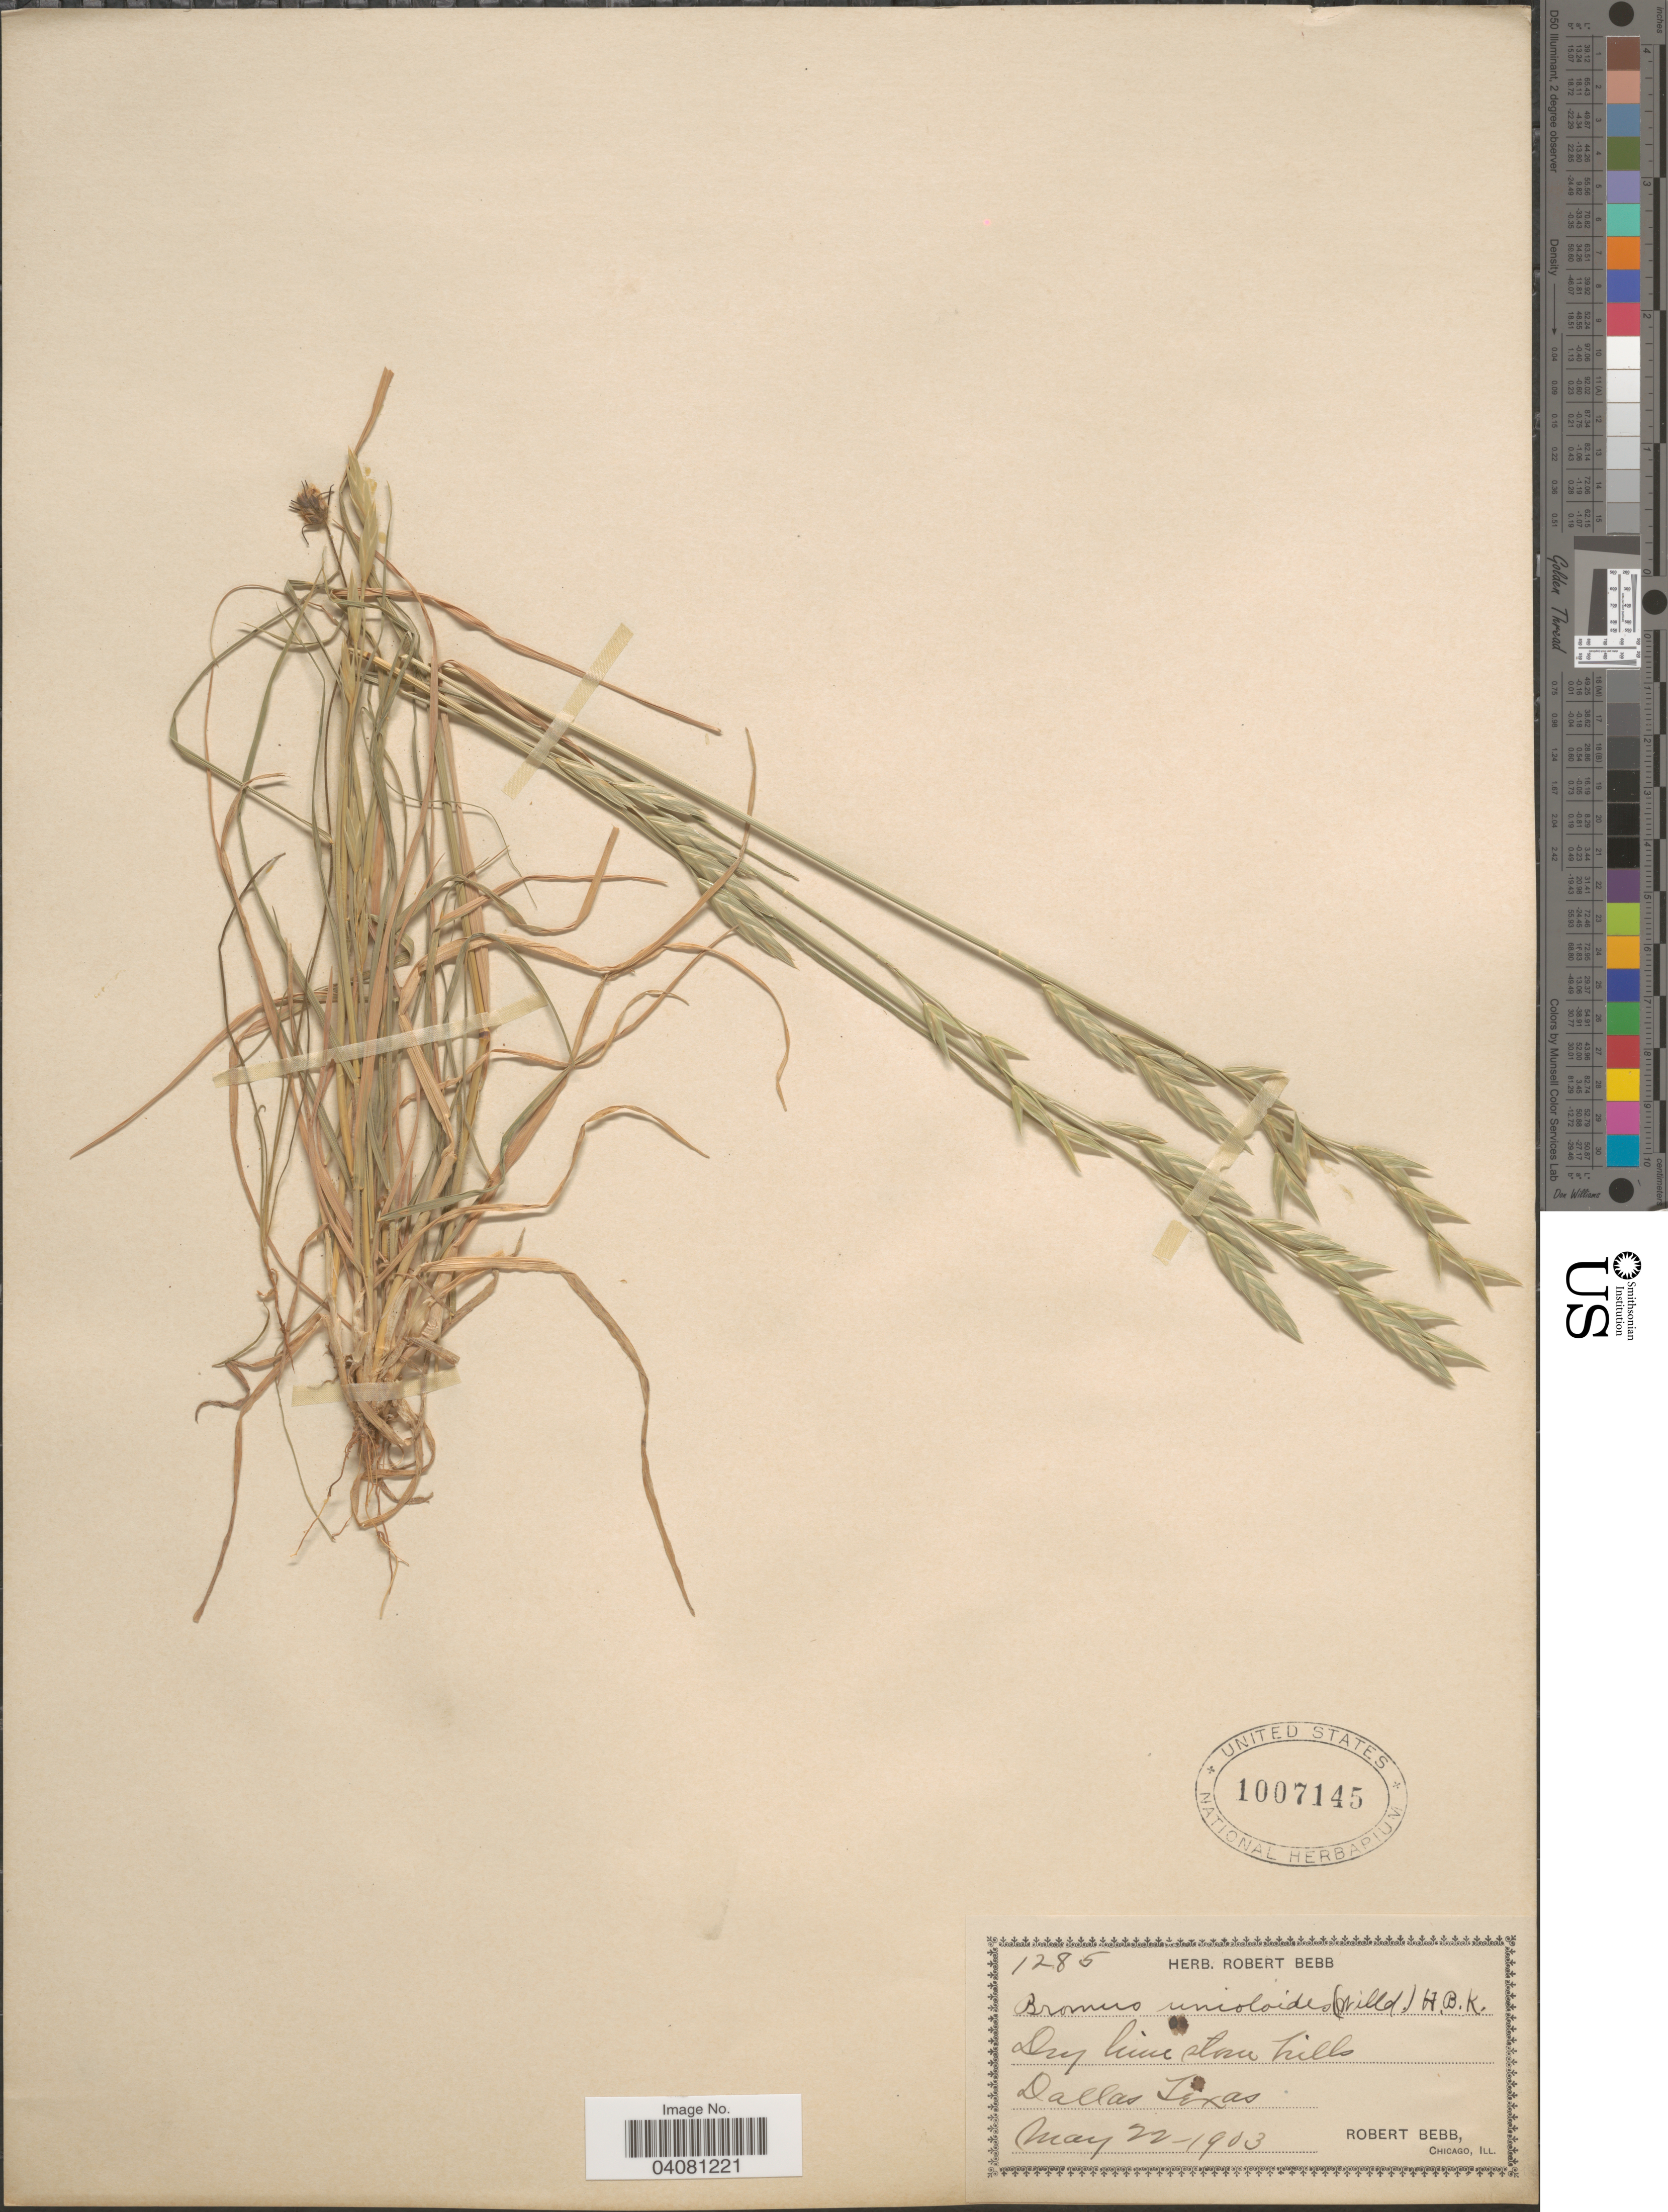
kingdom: Plantae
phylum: Tracheophyta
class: Liliopsida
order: Poales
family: Poaceae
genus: Bromus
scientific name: Bromus catharticus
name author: Vahl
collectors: R. Bebb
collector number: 1285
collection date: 1903-05-22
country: United States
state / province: Texas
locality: Dallas.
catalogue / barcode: US 1007145